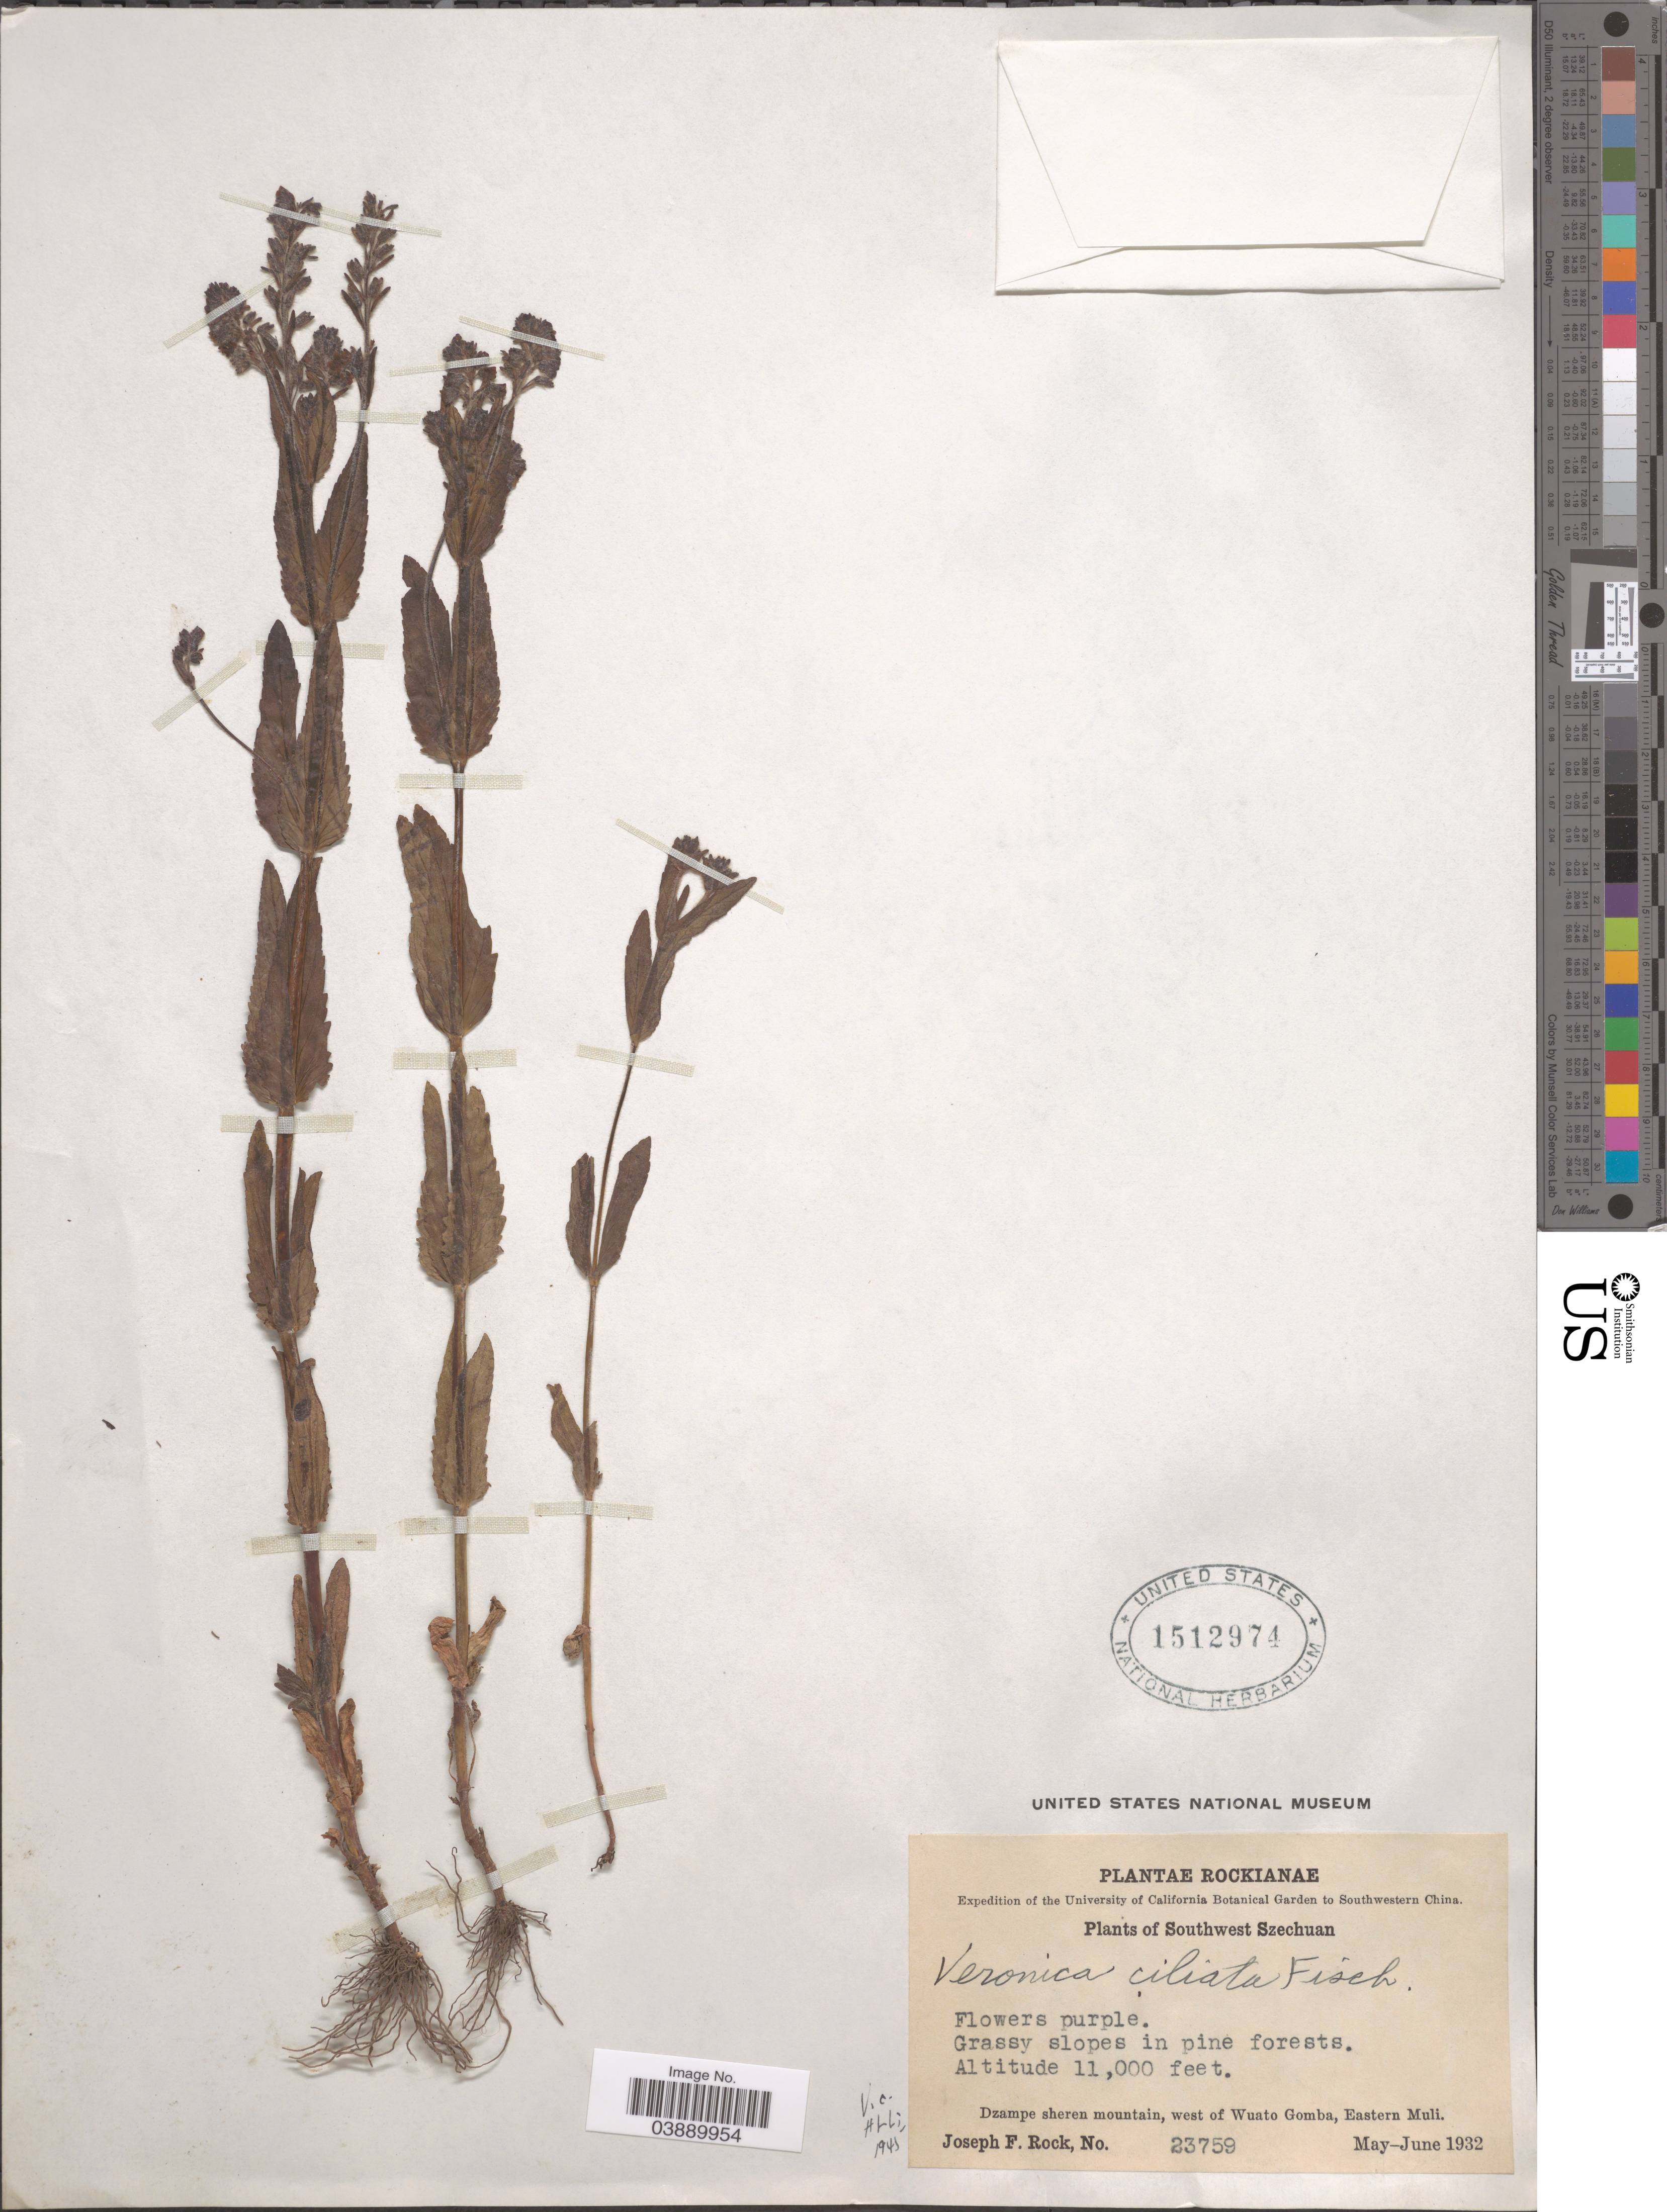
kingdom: Plantae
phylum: Tracheophyta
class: Magnoliopsida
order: Lamiales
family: Plantaginaceae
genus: Veronica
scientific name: Veronica ciliata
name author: Fisch.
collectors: J. F. Rock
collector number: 23759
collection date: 1932-05/1932-06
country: China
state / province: Sichuan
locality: Southwestern China. Southwest Szechuan. Dzampe sheren mountain, west of Wuato Gomba, Eastern Muli.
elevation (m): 3353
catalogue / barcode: US 1512974